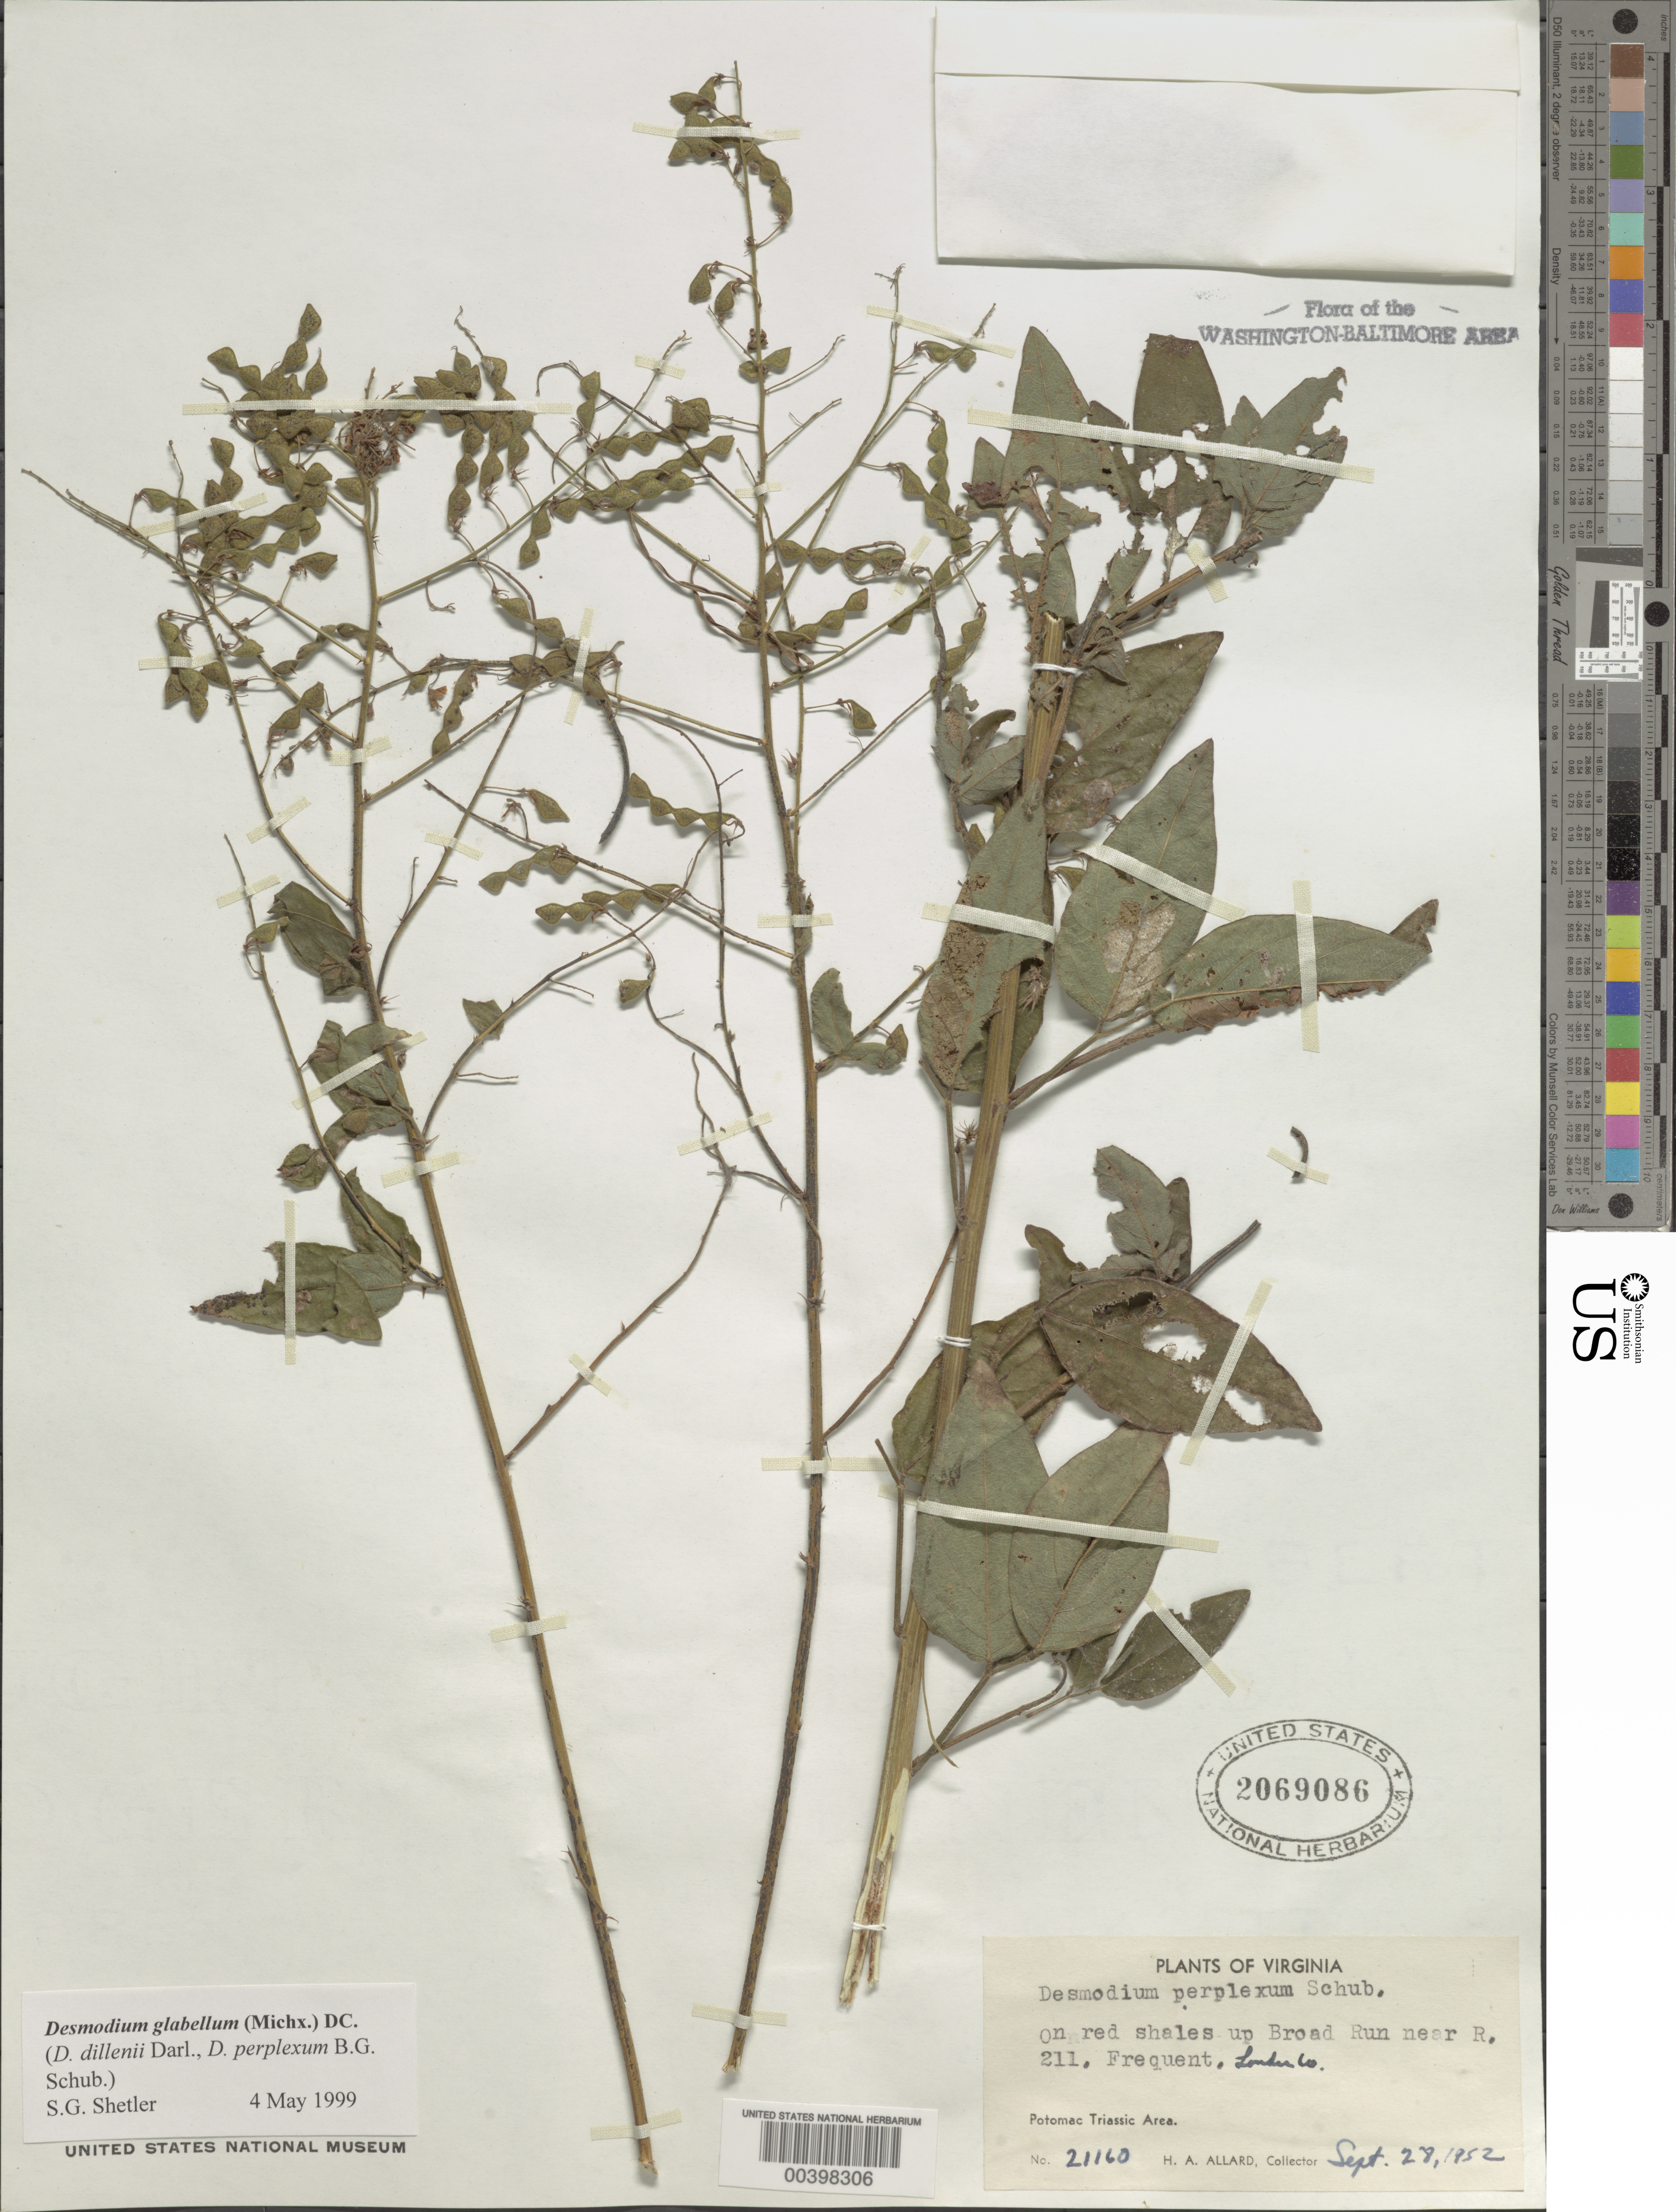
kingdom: Plantae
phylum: Tracheophyta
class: Magnoliopsida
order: Fabales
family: Fabaceae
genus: Desmodium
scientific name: Desmodium glabellum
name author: (Michx.) DC.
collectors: H. A. Allard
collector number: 21160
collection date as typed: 28 Sep 1952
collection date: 1952-09-28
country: United States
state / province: Virginia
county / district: Loudoun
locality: Broad Run near Route 211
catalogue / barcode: US 2069086